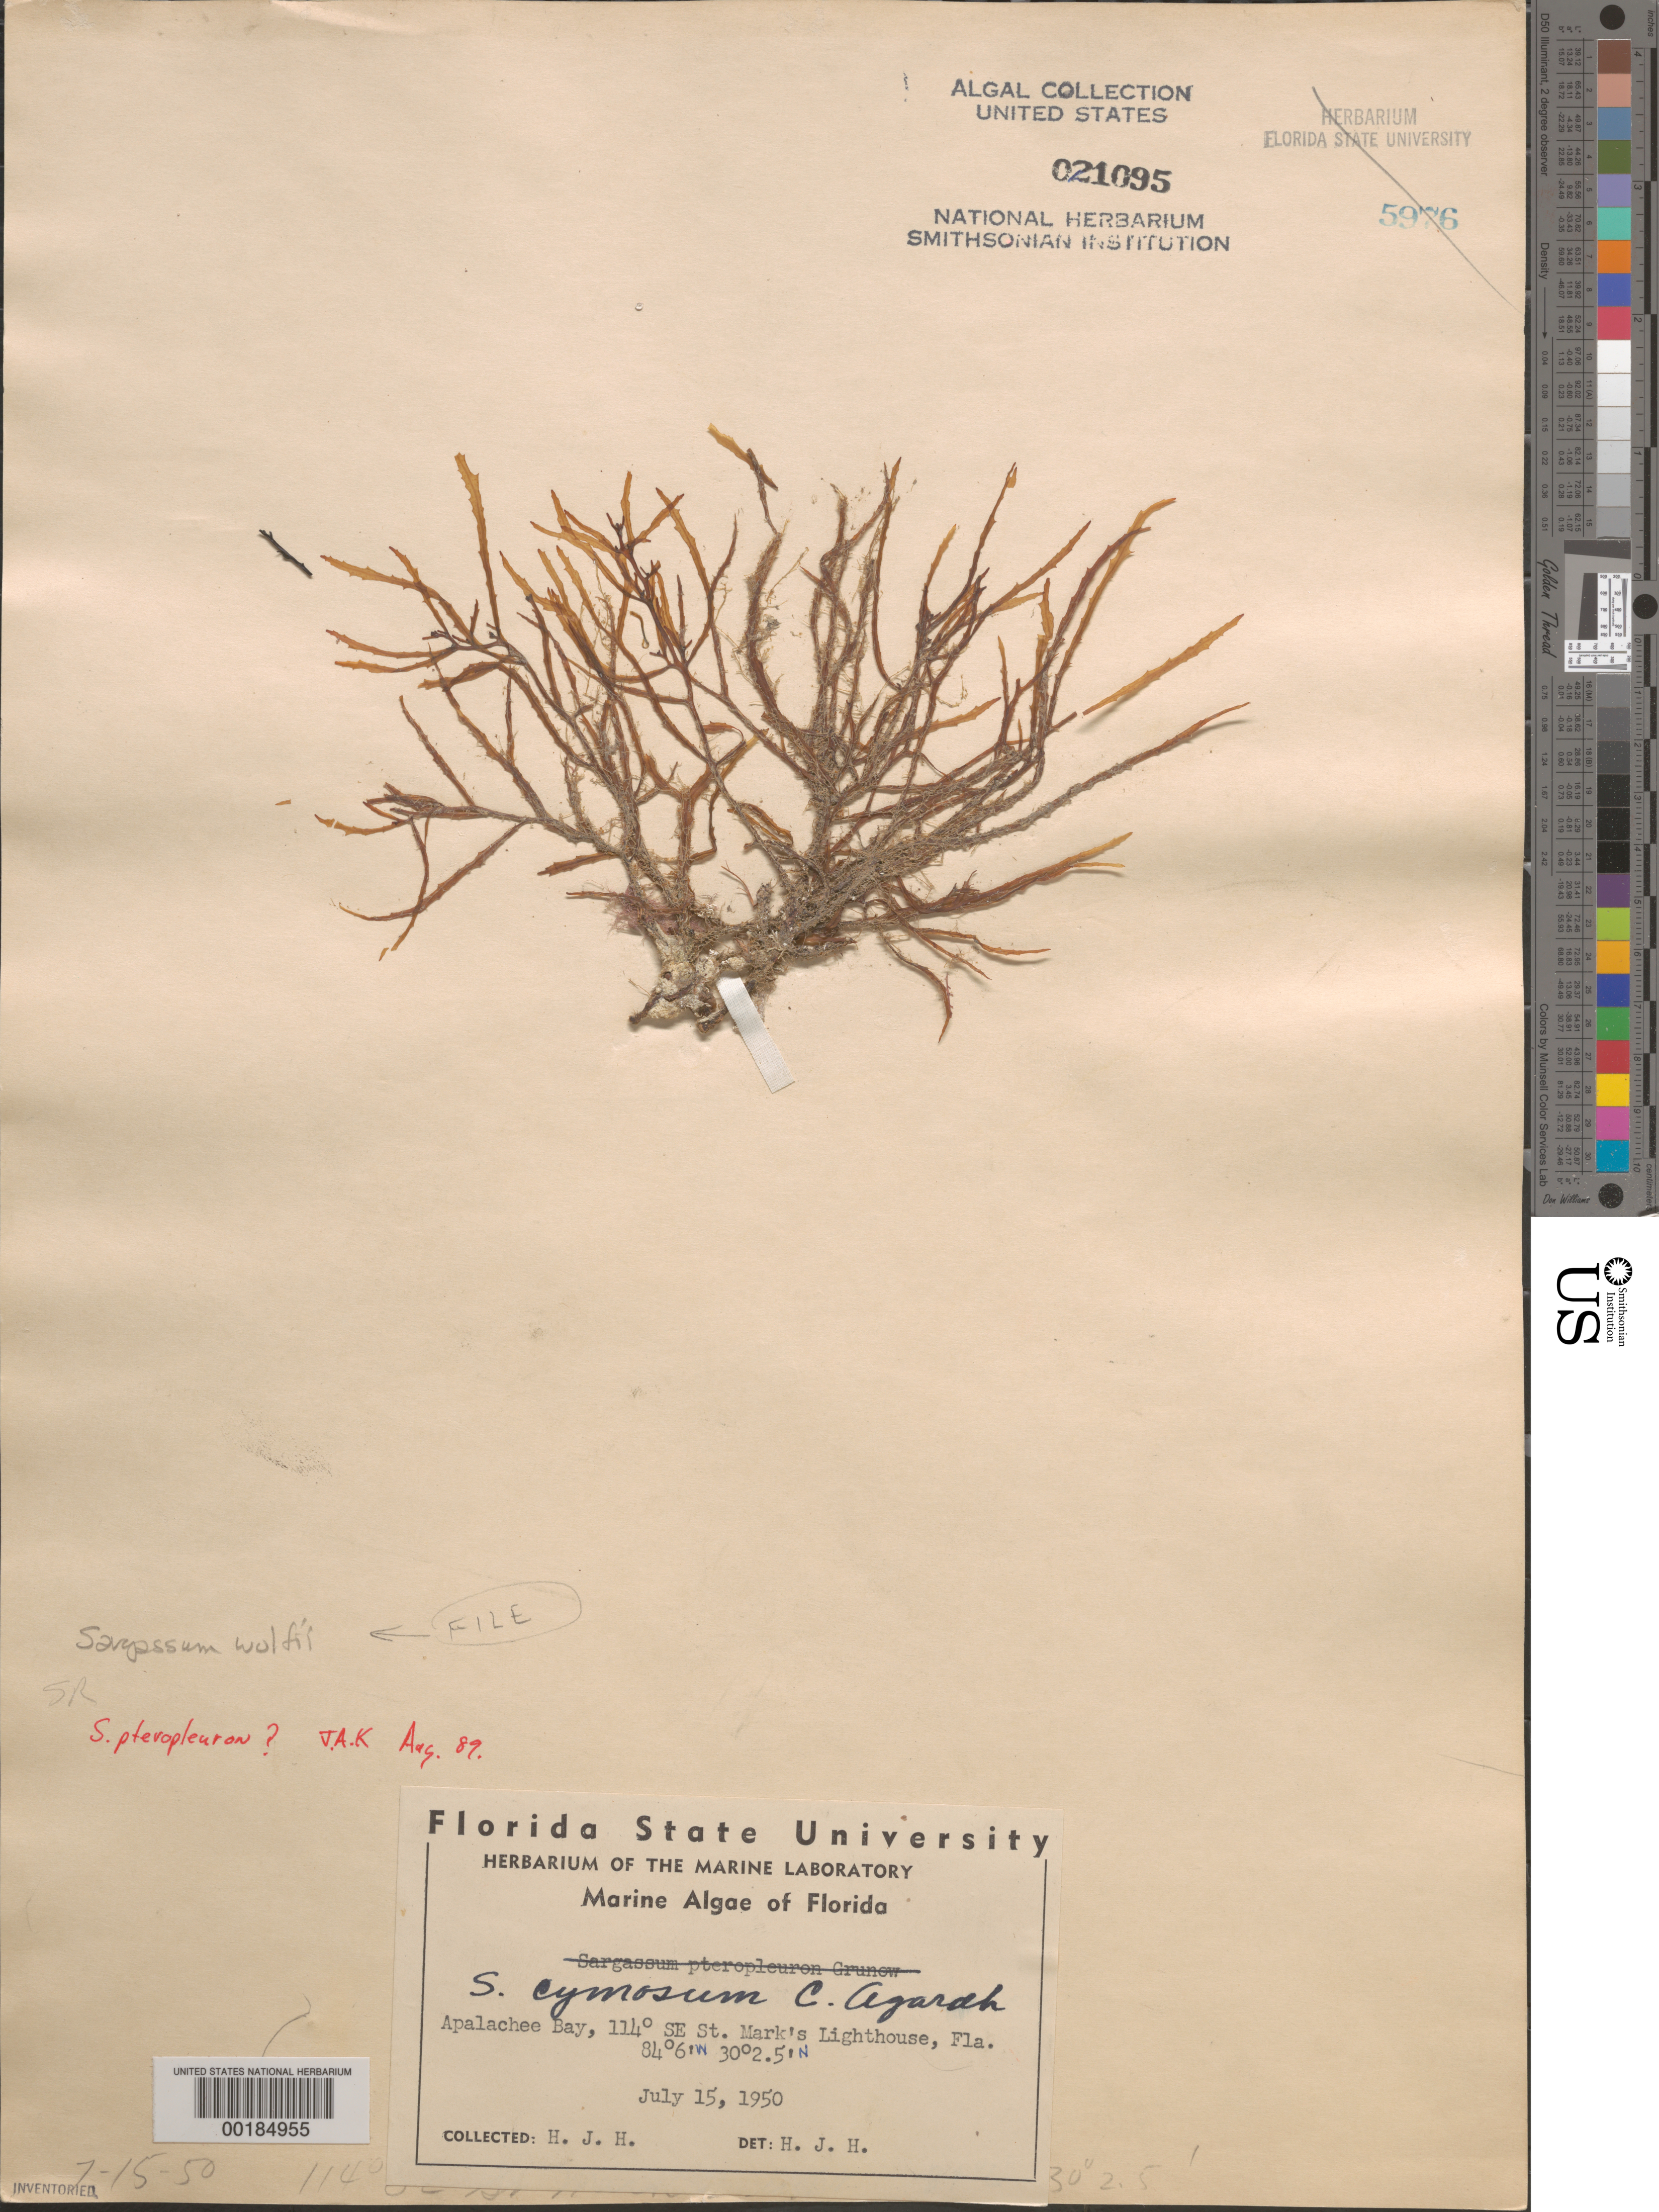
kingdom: Chromista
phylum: Ochrophyta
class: Phaeophyceae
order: Fucales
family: Sargassaceae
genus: Sargassum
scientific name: Sargassum wolfii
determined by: Humm, Harold J.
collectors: H. J. Humm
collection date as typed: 15 Jul 1950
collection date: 1950-07-15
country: United States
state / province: Florida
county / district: Franklin County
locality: Apalachee Bay, southeast of St. Marks Lighthouse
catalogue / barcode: US 21095